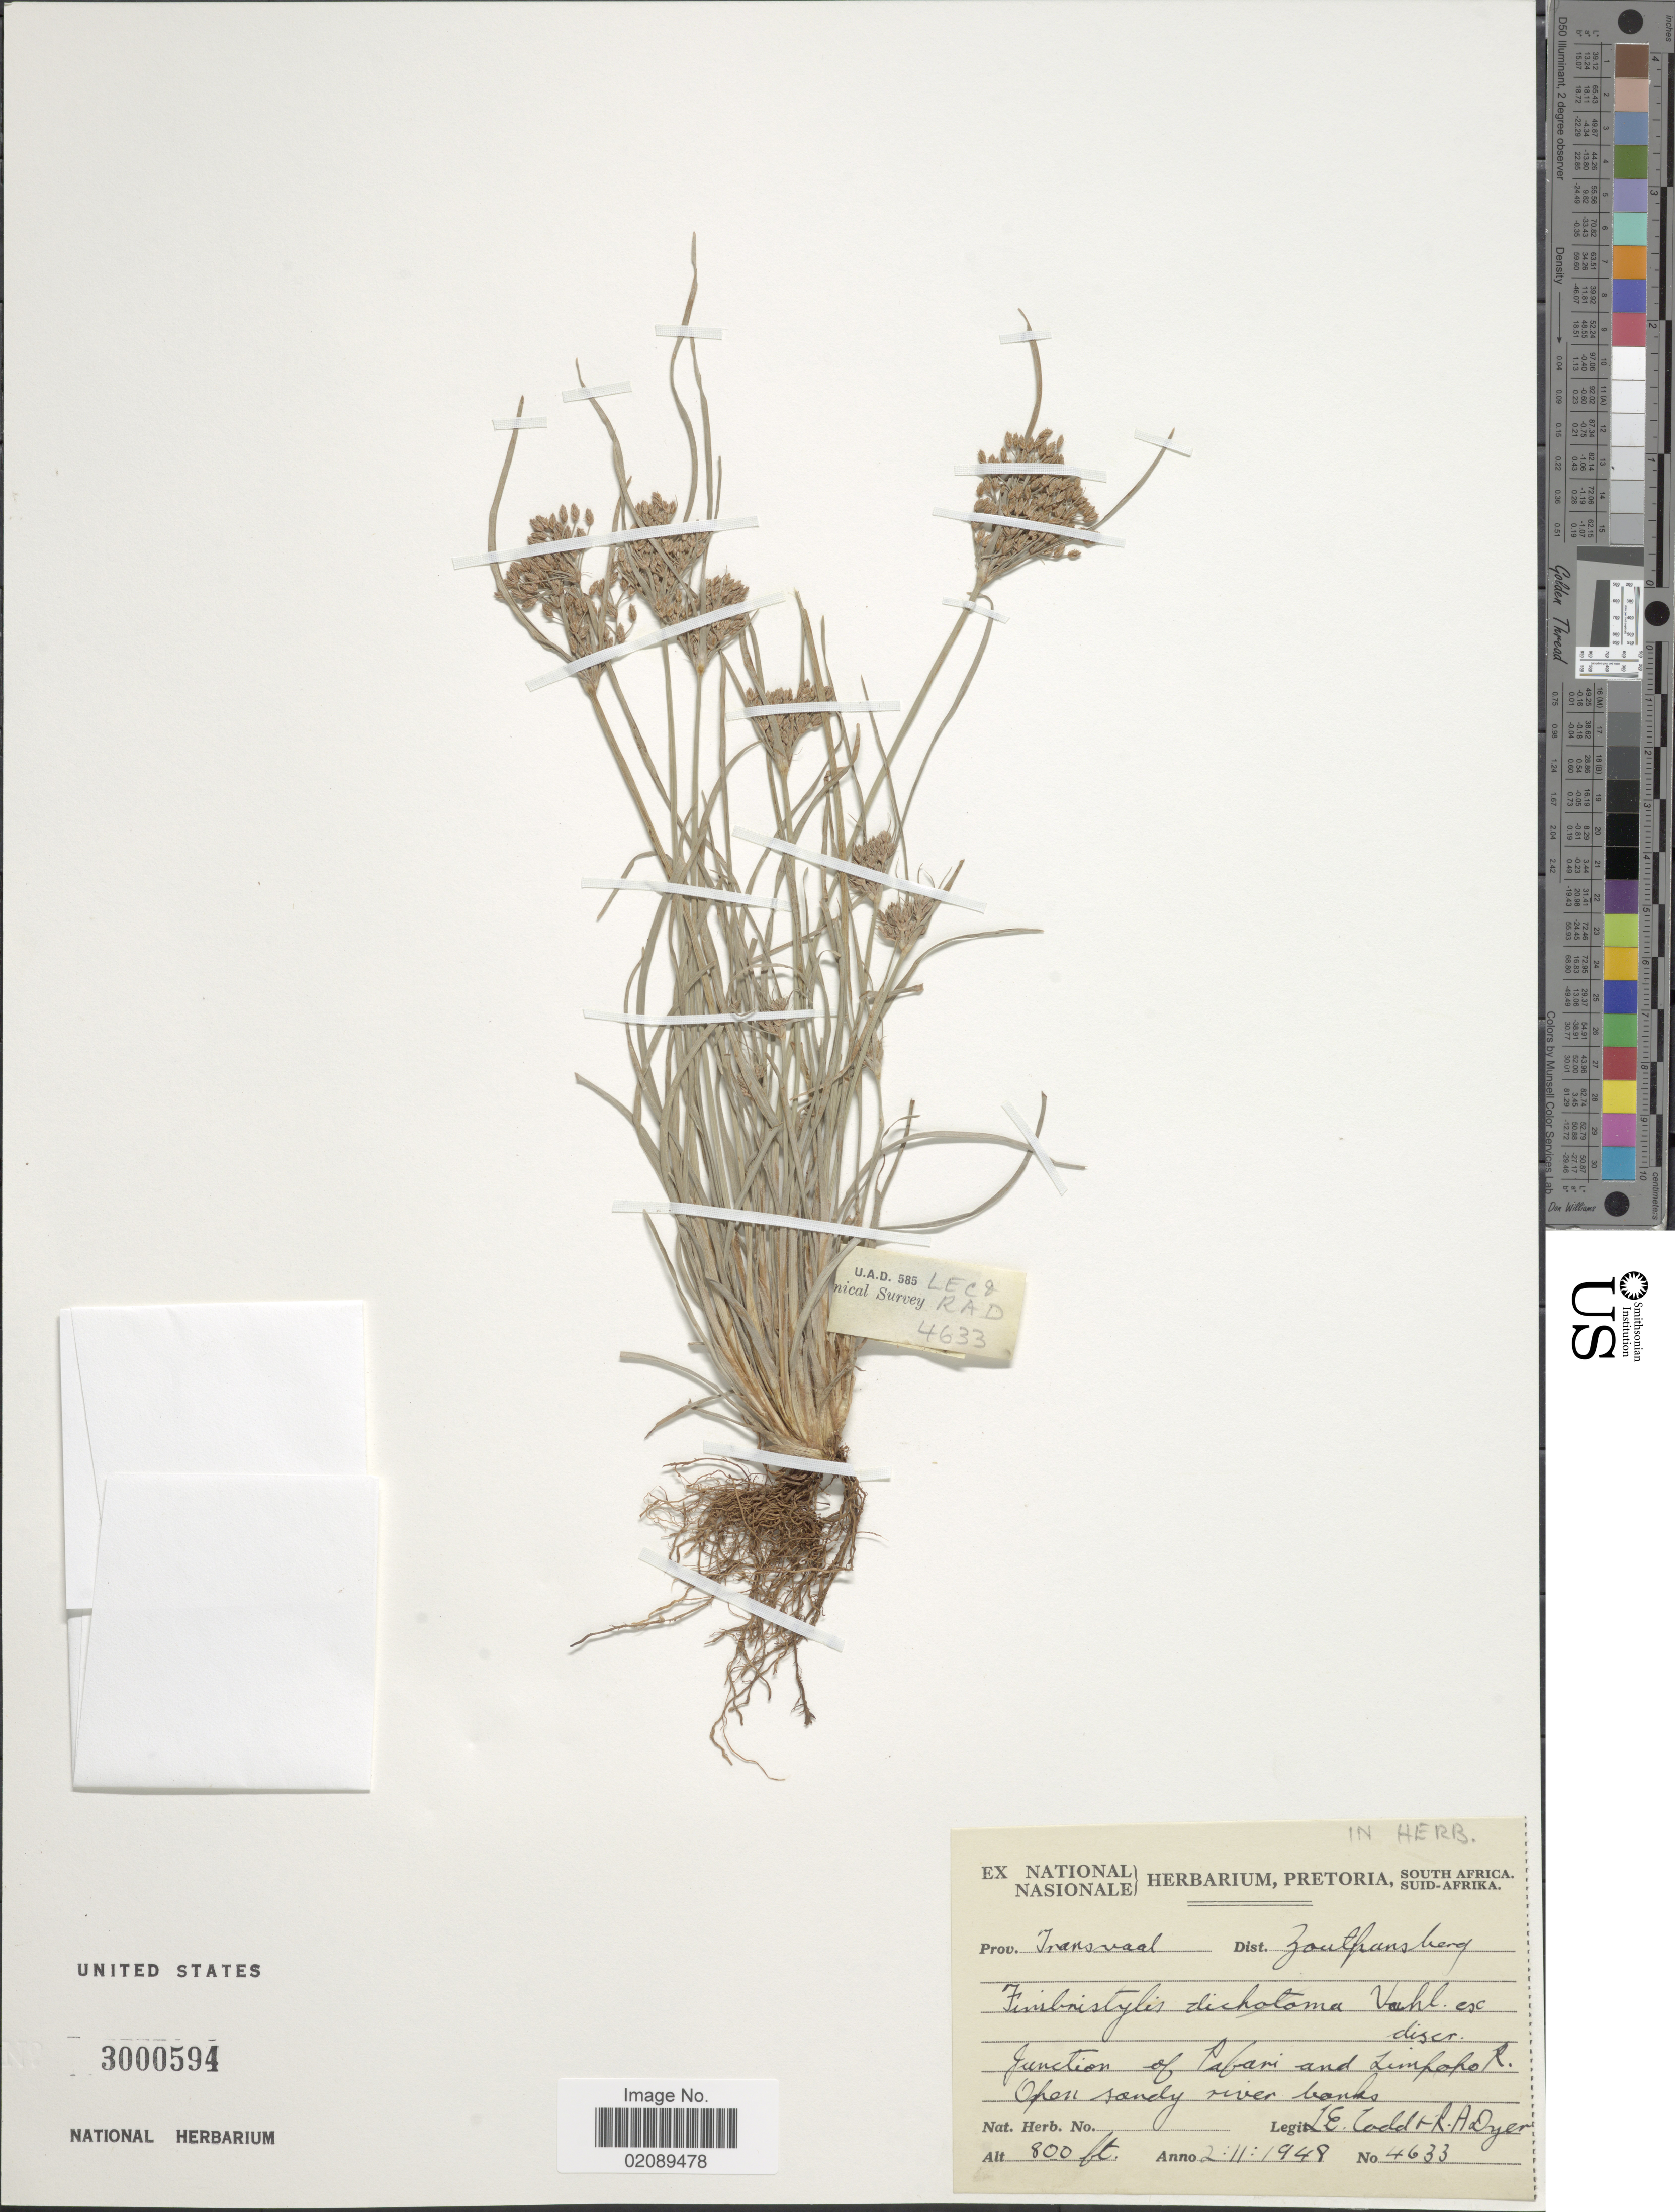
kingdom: Plantae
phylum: Tracheophyta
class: Liliopsida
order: Poales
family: Cyperaceae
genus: Fimbristylis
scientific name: Fimbristylis dichotoma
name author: (L.) Vahl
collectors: L. Todd & R. A. Dyer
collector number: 4633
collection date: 1948-11-02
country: South Africa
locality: Prov. Transvaal, Dist. Zouthansberg, junction of Pabari and Zuinhoho R., open sandy river banks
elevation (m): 244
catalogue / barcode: US 3000594